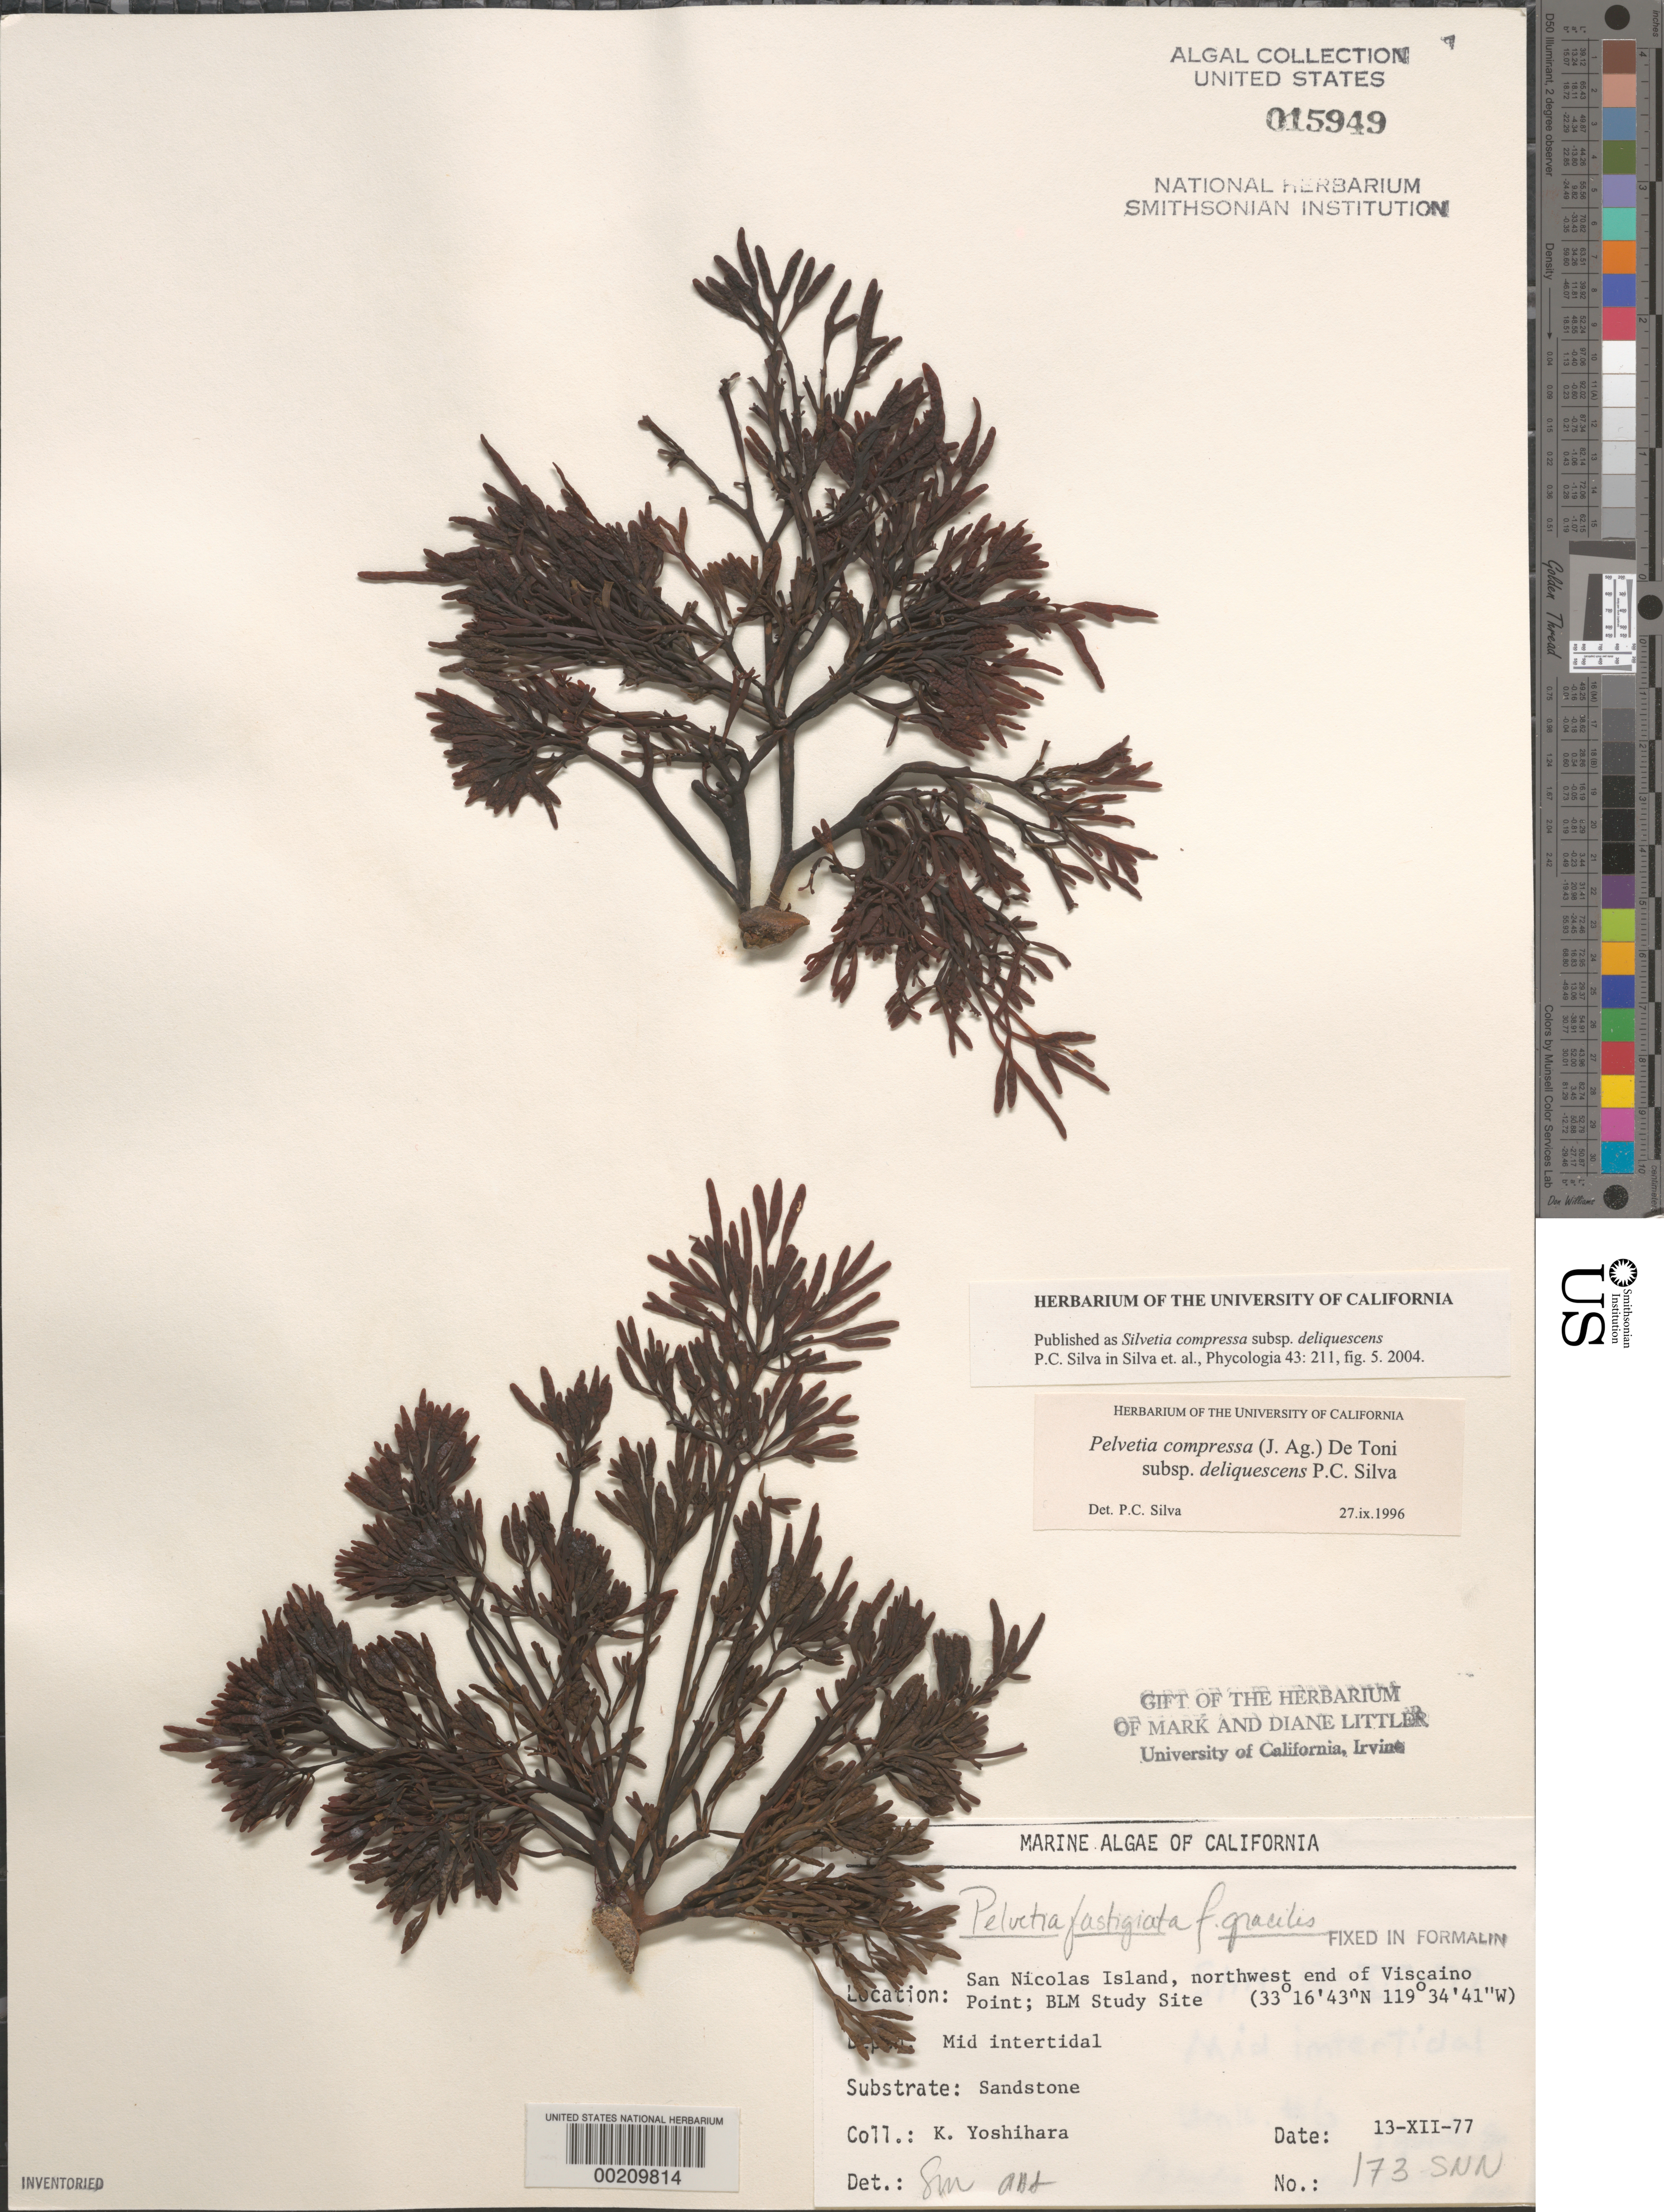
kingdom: Chromista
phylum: Ochrophyta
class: Phaeophyceae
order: Fucales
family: Fucaceae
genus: Silvetia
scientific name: Silvetia compressa subsp. deliquescens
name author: P.C. Silva in P.C. Silva et al.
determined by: Silva, P. C.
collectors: K. Yoshihara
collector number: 173-SNN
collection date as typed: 13 Dec 1977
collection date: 1977-12-13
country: United States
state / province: California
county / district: Ventura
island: San Nicolas Island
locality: Viscaino Point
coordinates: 33 16'43"N, 119 34'41"W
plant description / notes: BLM-SOCALBIGHT Rocky Intertidal Survey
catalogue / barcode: US 15949